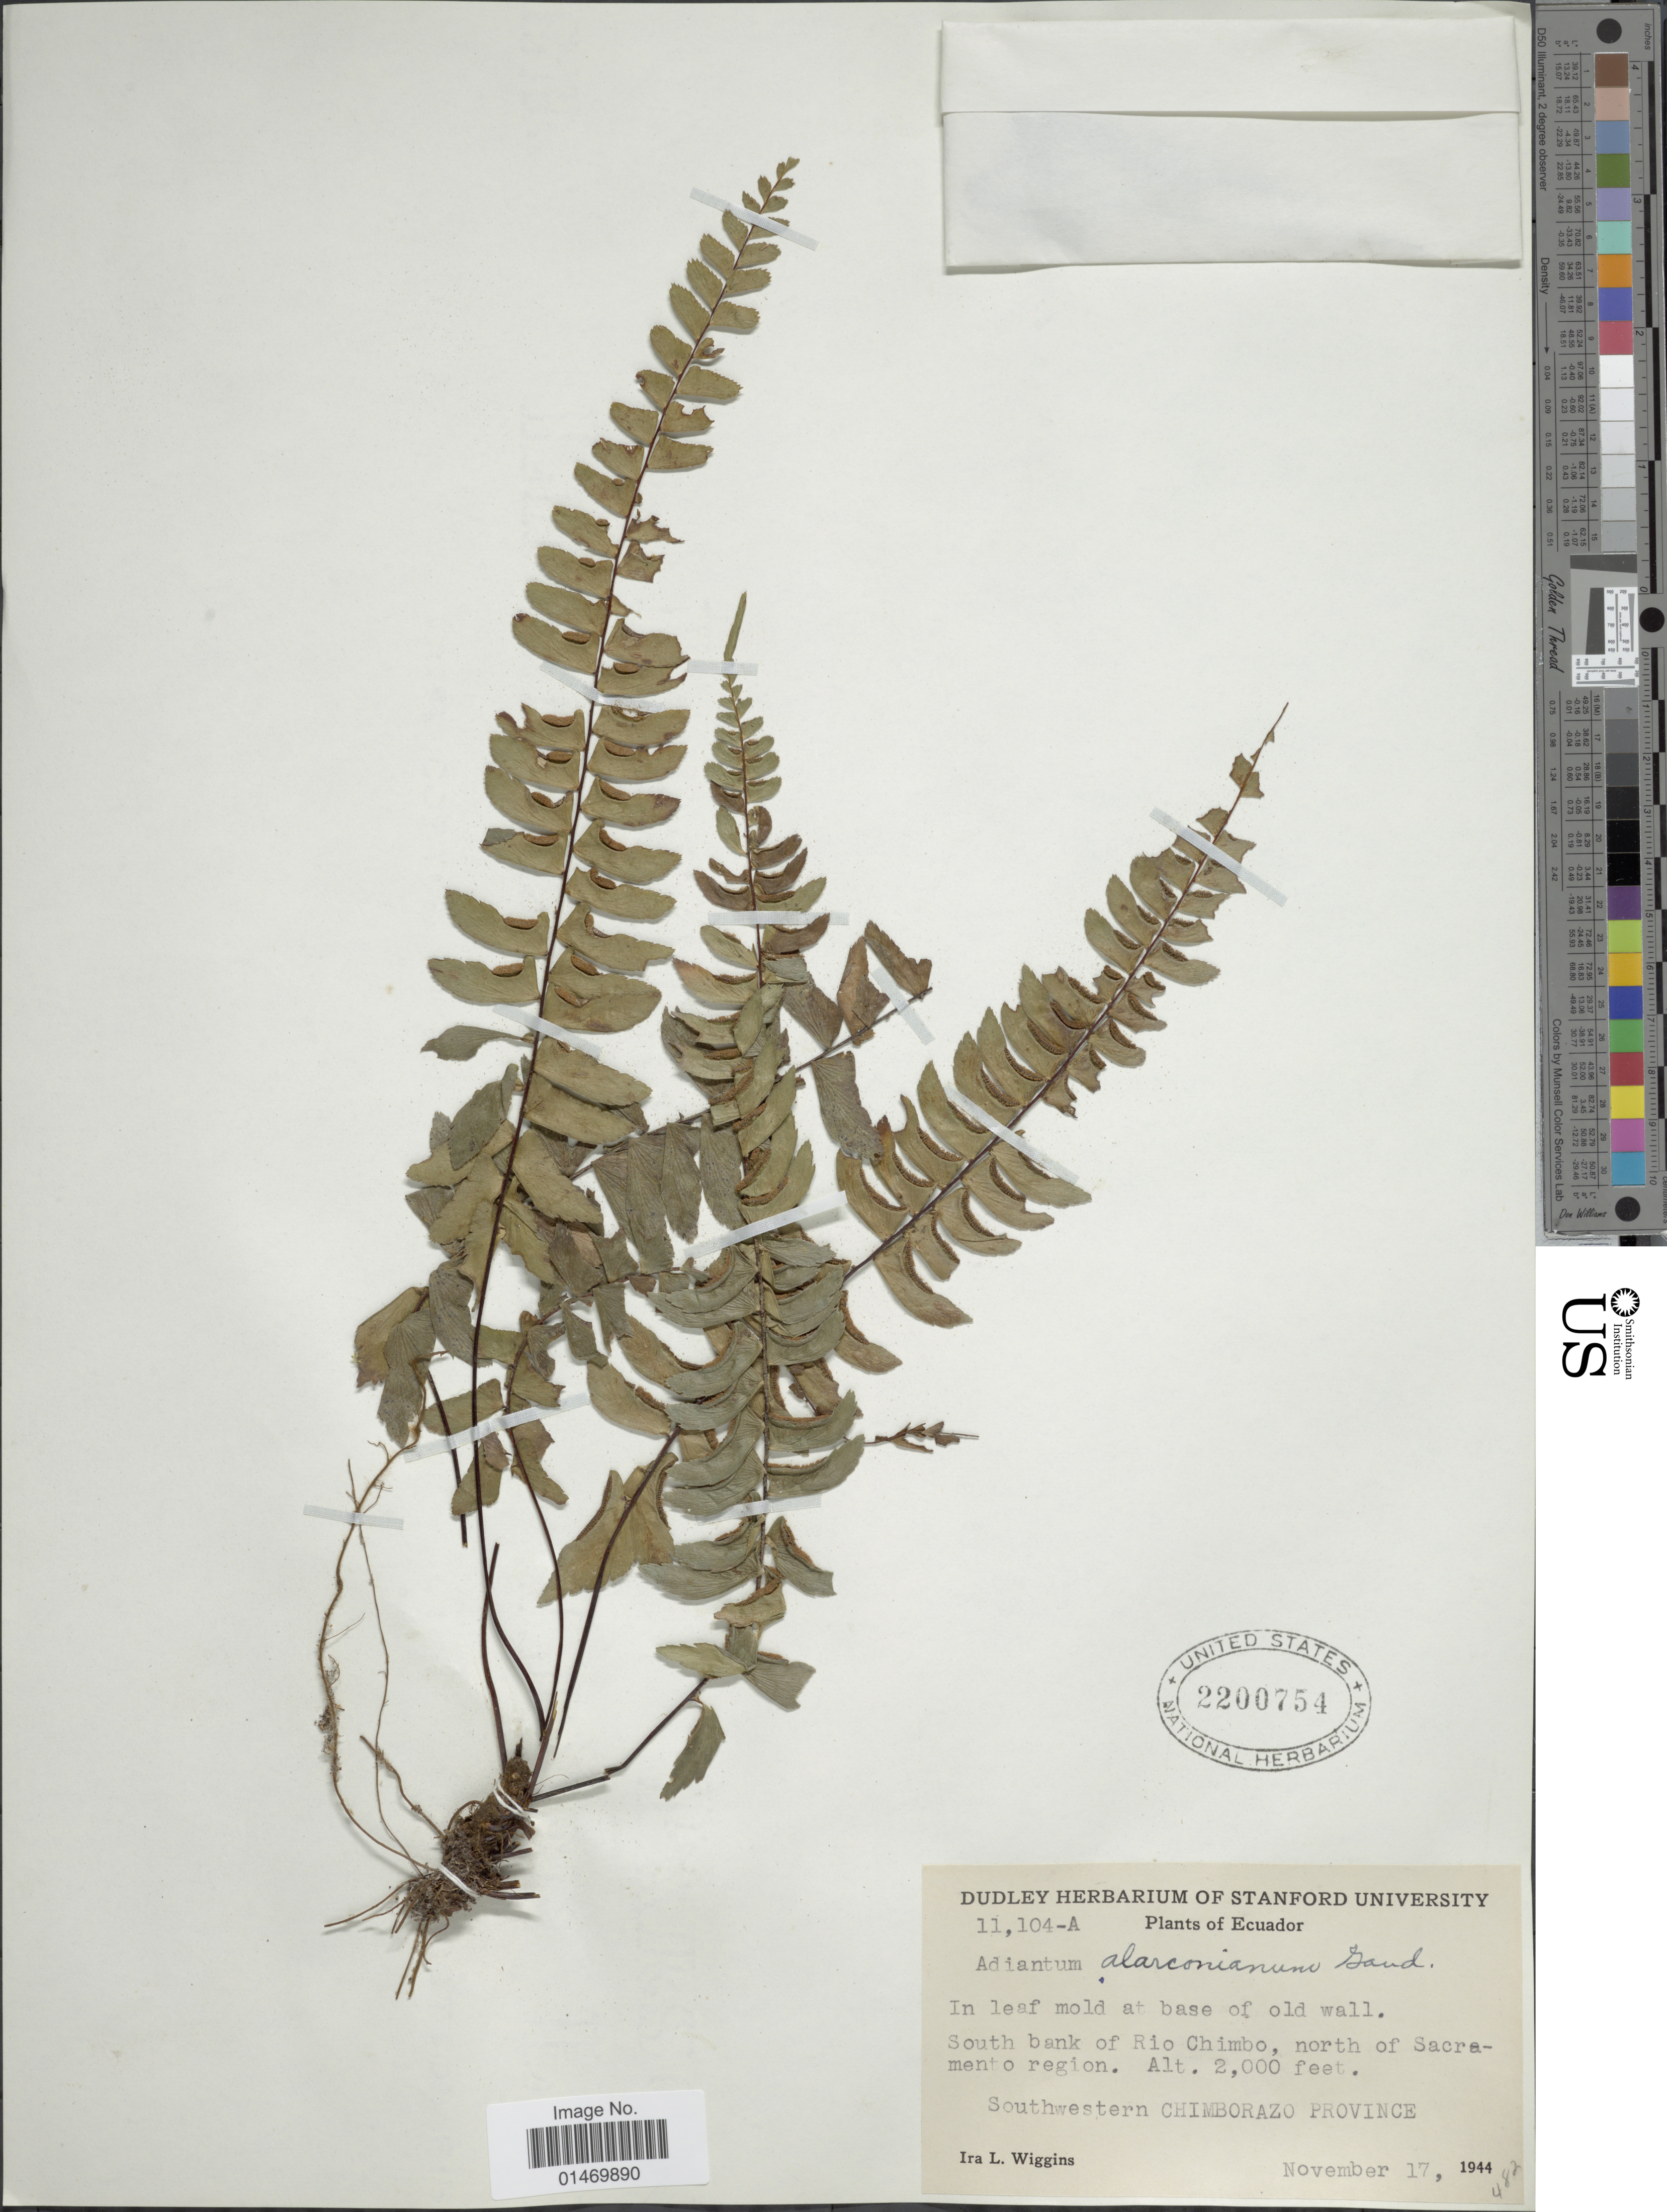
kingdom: Plantae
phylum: Tracheophyta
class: Polypodiopsida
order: Polypodiales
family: Pteridaceae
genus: Adiantum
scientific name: Adiantum alarconianum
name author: Gaudich.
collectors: I. L. Wiggins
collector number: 11104-A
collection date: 1944-11-17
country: Ecuador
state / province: Chimborazo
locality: Ecuador, South bank of Rio Chimbo, north of Sacramento region. Southwestern Chimborazo Province.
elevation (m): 610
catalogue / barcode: US 2200754